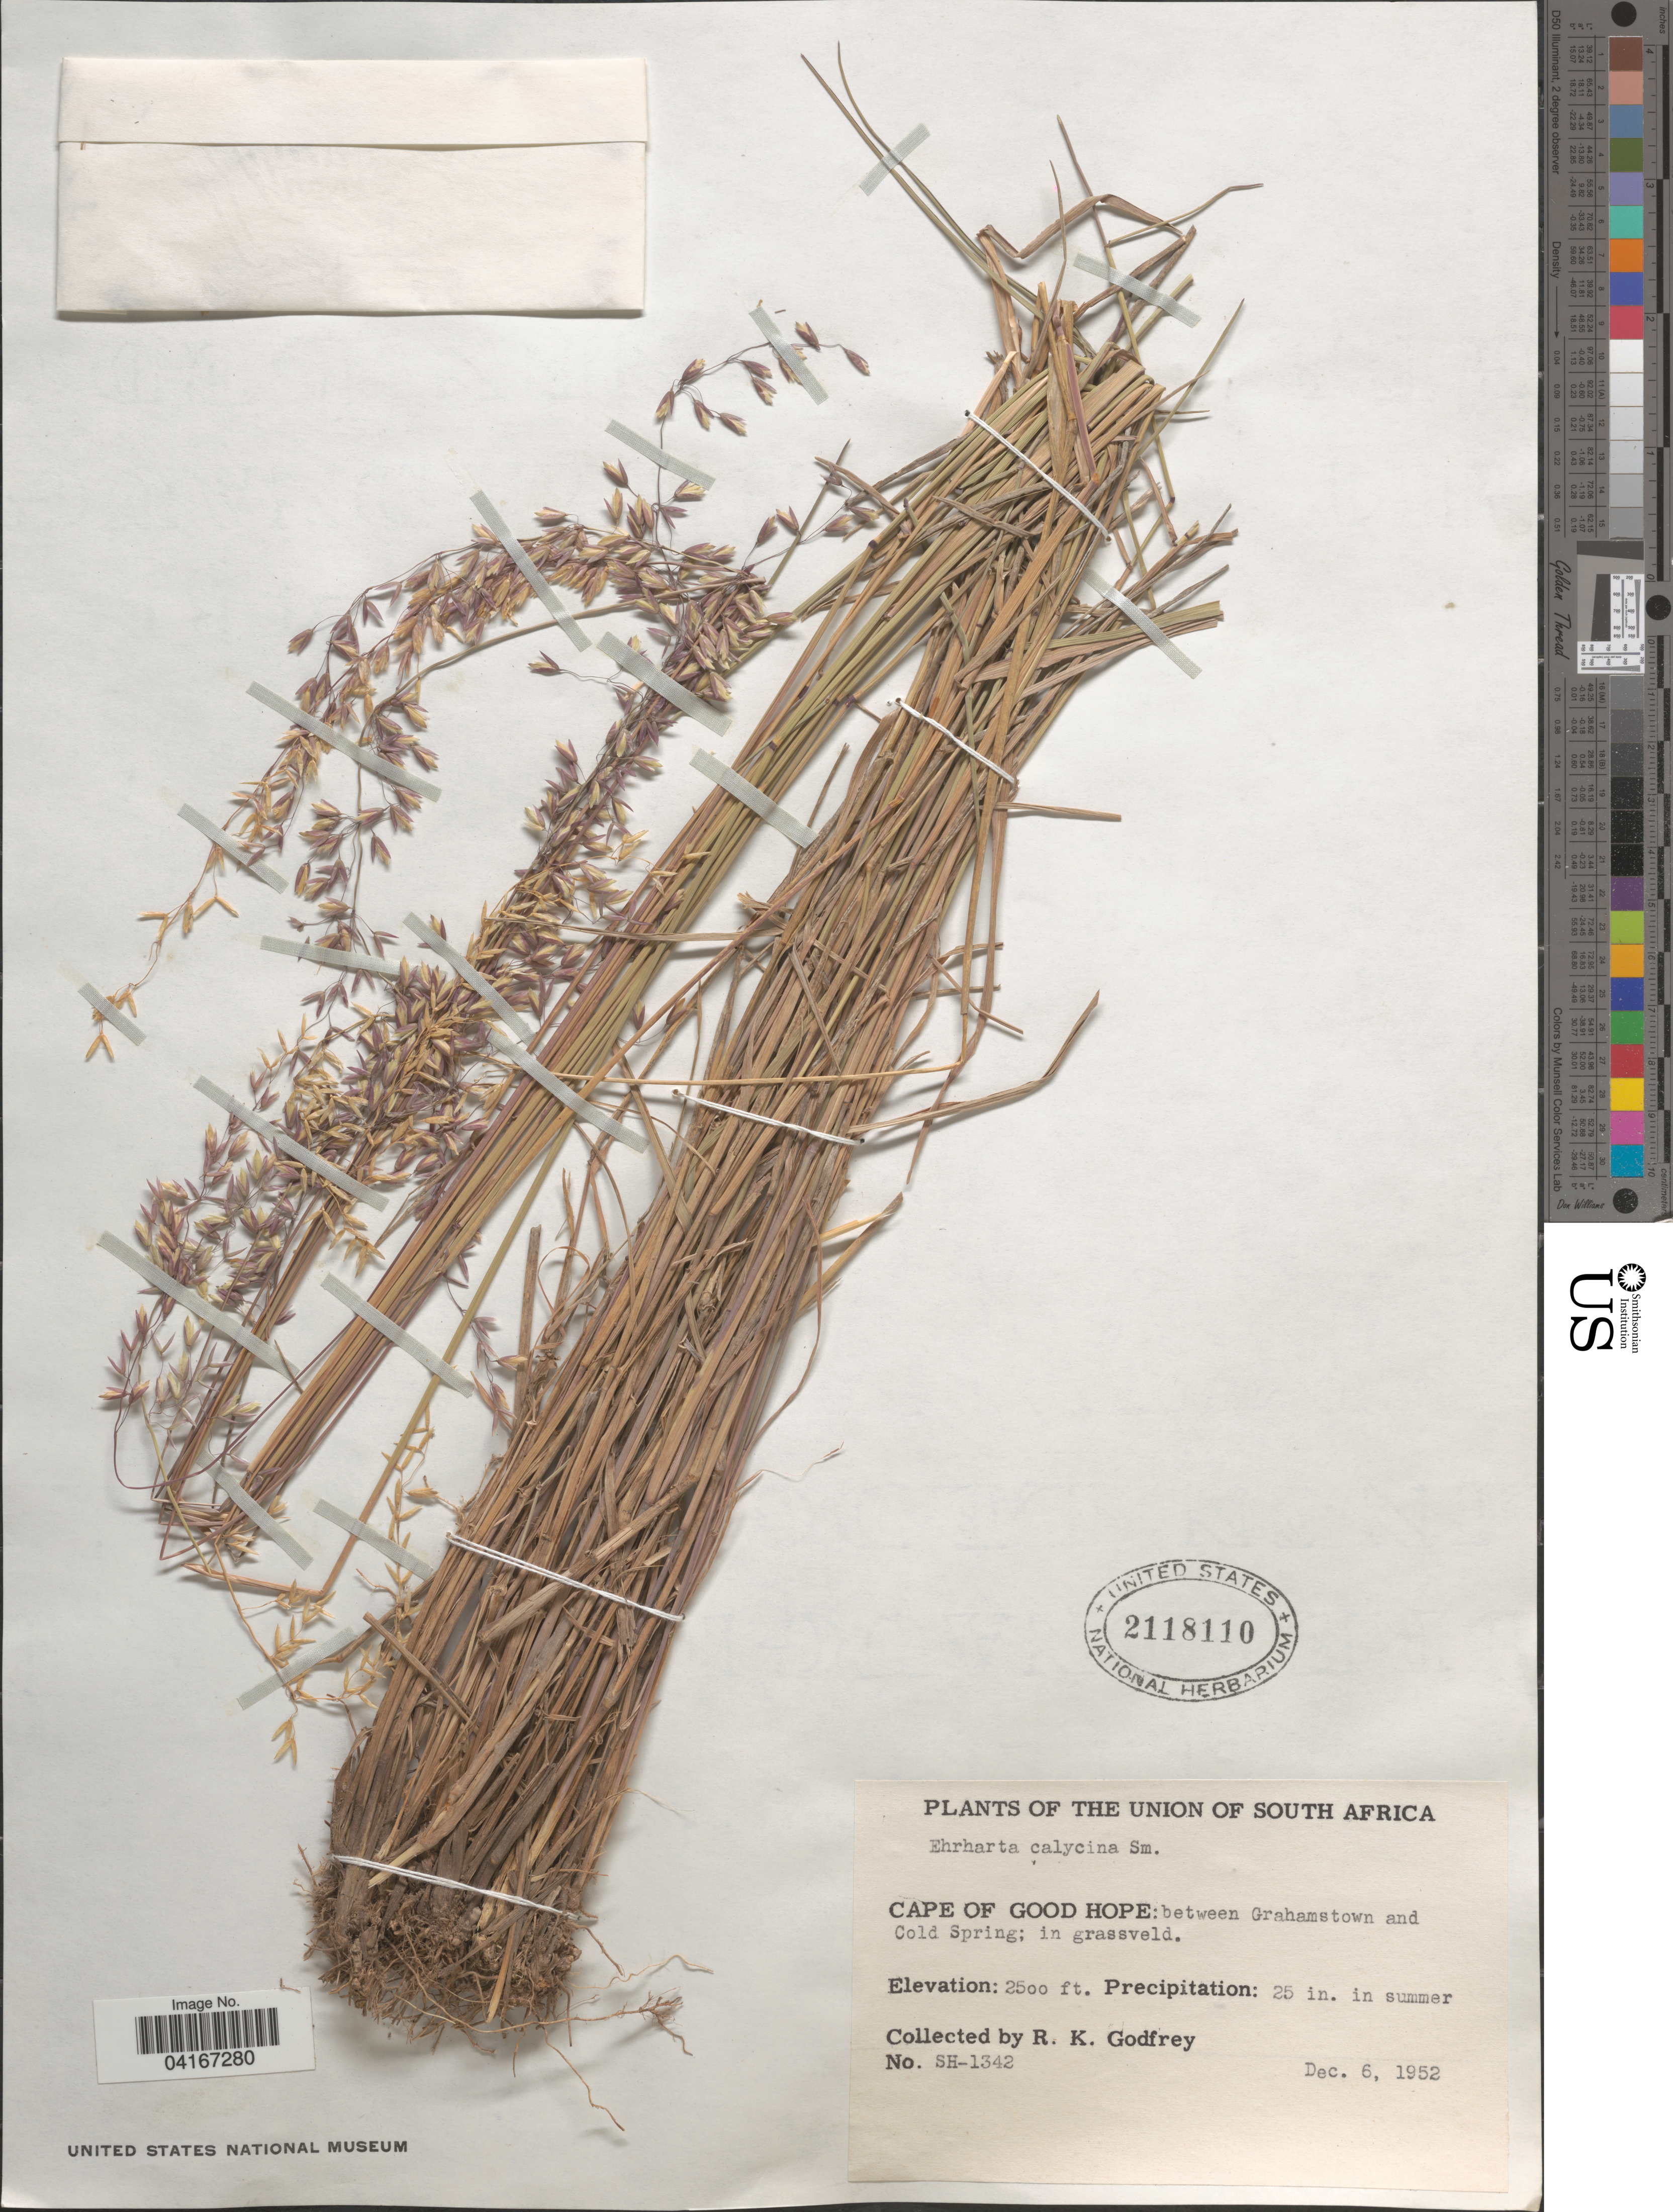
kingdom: Plantae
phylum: Tracheophyta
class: Liliopsida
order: Poales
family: Poaceae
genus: Ehrharta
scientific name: Ehrharta calycina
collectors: R. K. Godfrey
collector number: SH-1342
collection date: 1952-12-06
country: South Africa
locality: The Union of South Africa. Cape of Good Hope: between Grahamstown and Cold Spring.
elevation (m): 762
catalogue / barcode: US 2118110